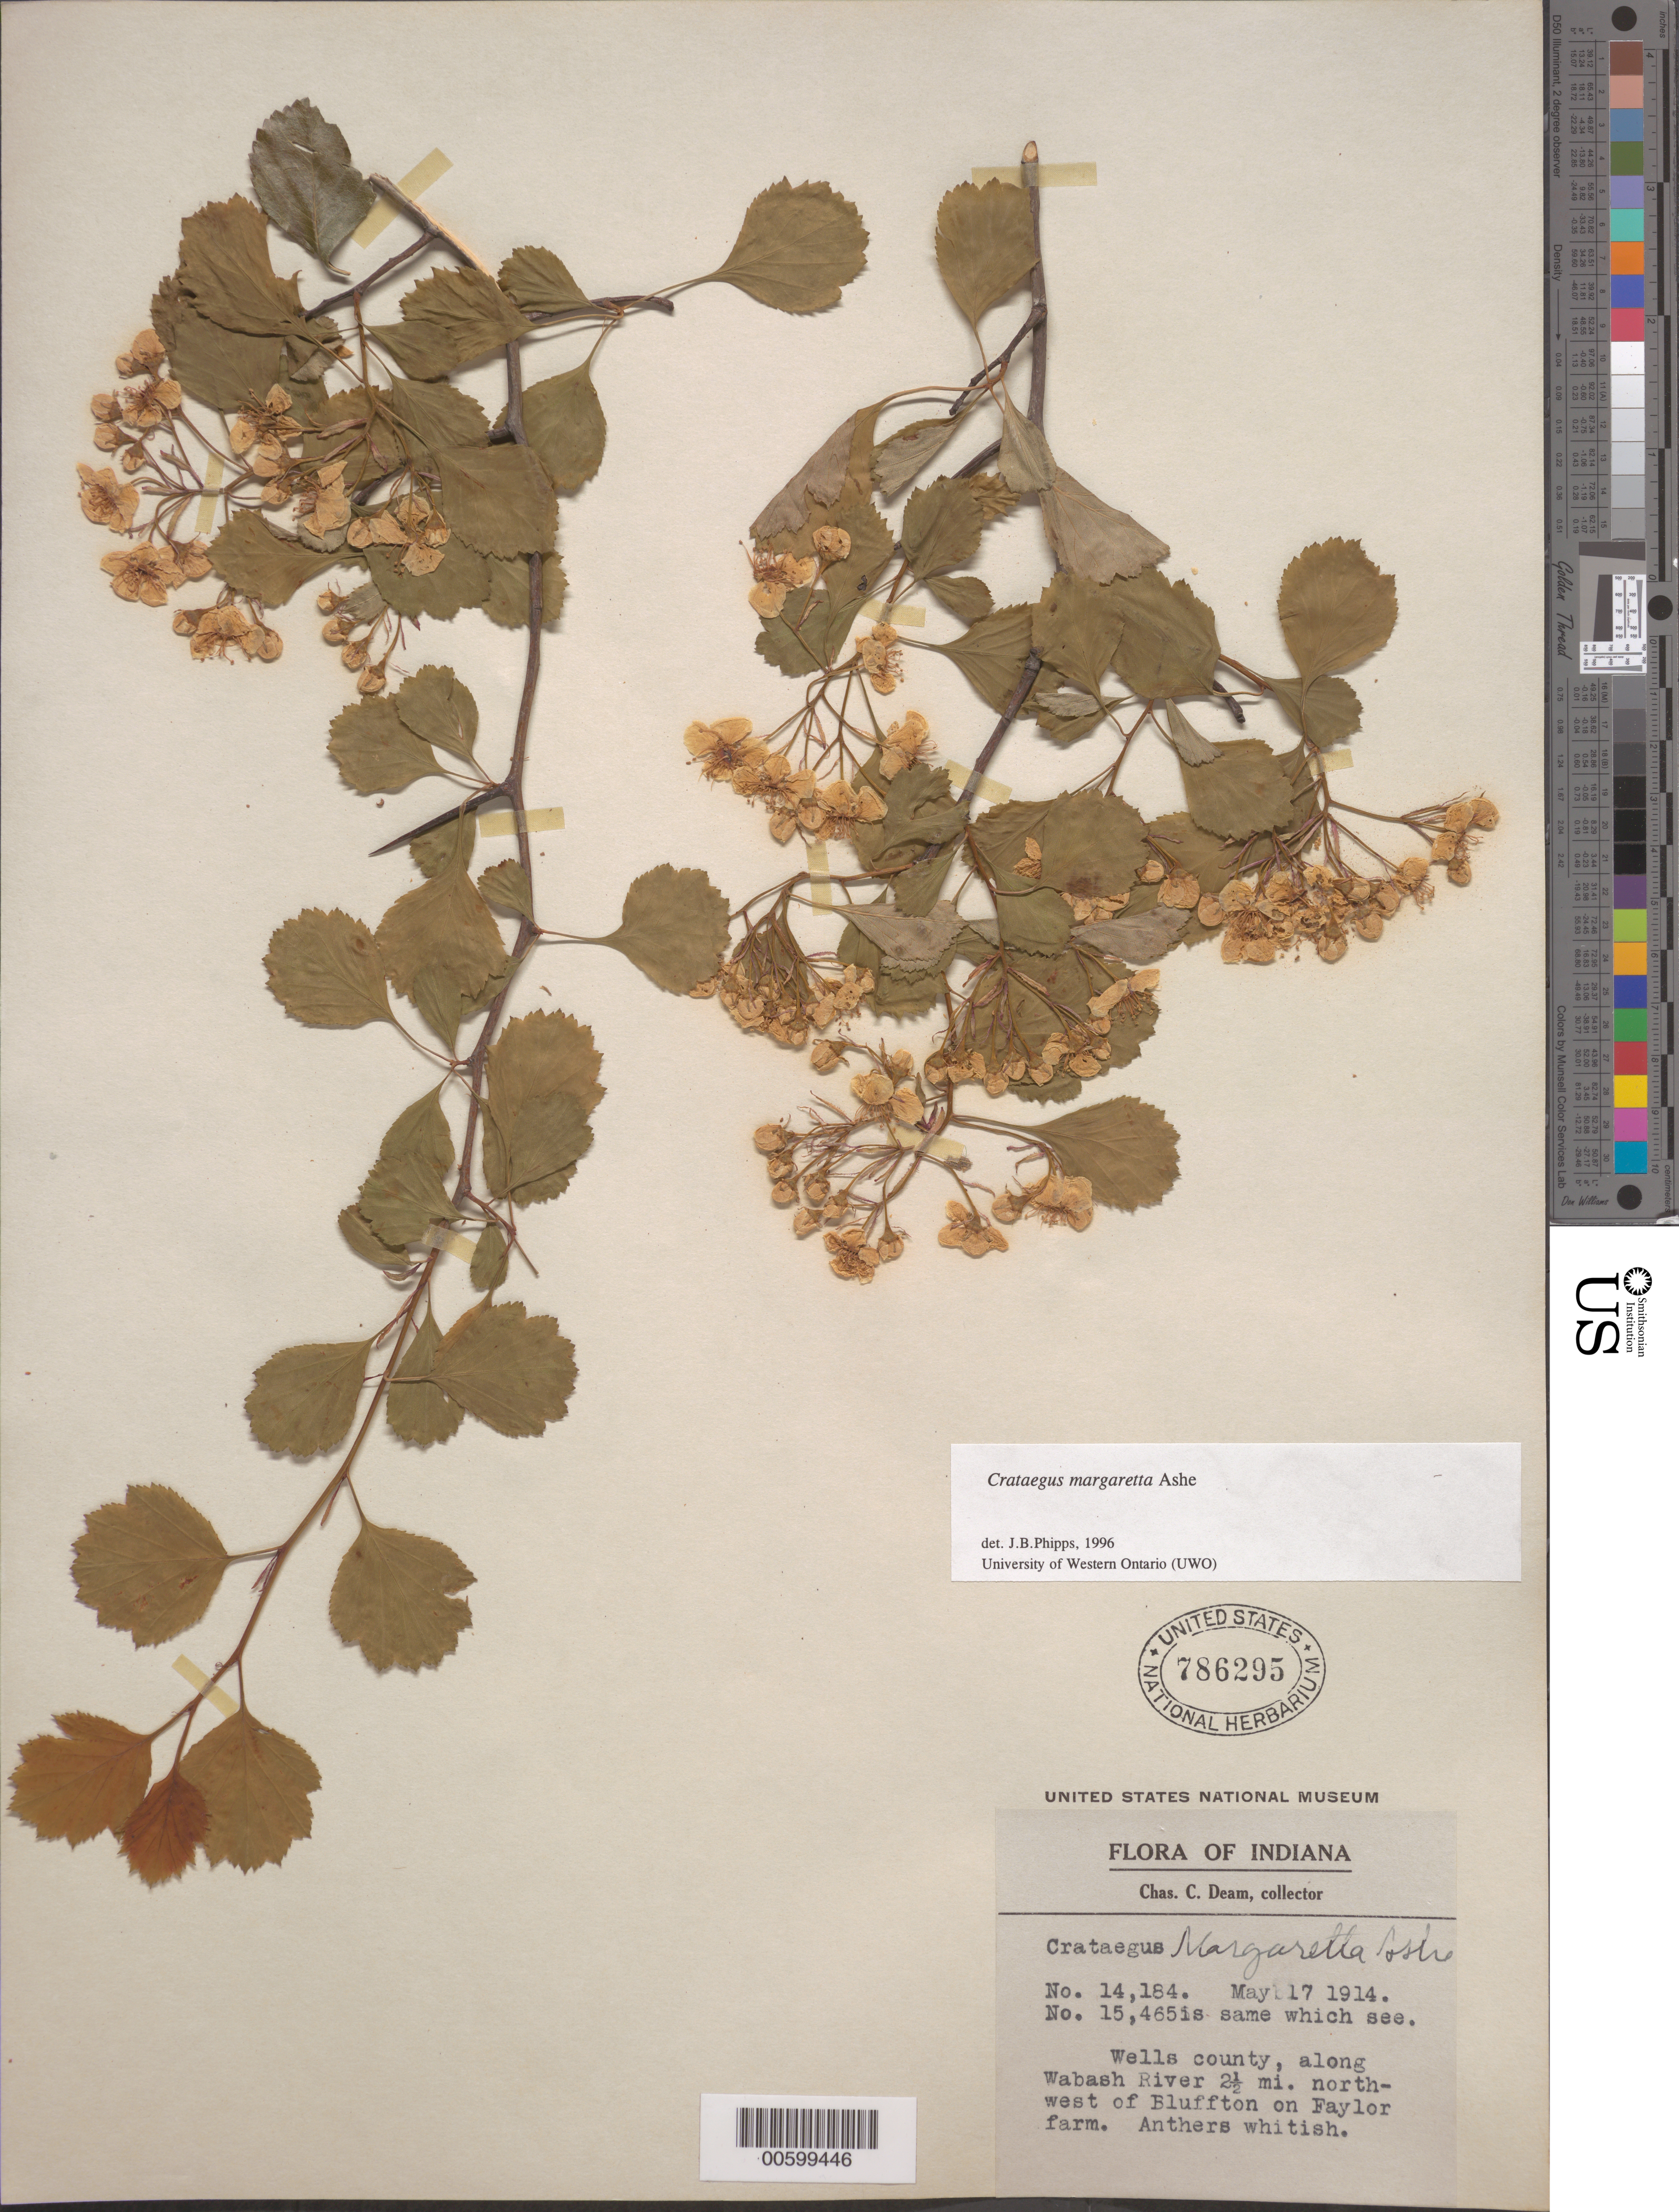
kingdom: Plantae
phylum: Tracheophyta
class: Magnoliopsida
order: Rosales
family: Rosaceae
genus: Crataegus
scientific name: Crataegus margarettae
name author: Ashe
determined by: Phipps, James B., (UWO), University of Western Ontario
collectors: C. C. Deam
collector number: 14184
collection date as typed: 17 May 1914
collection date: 1914-05-17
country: United States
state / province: Indiana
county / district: Wells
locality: Along Wabash River 2.5 mi. NW of Bluffton on Faylor Farm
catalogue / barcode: US 786295